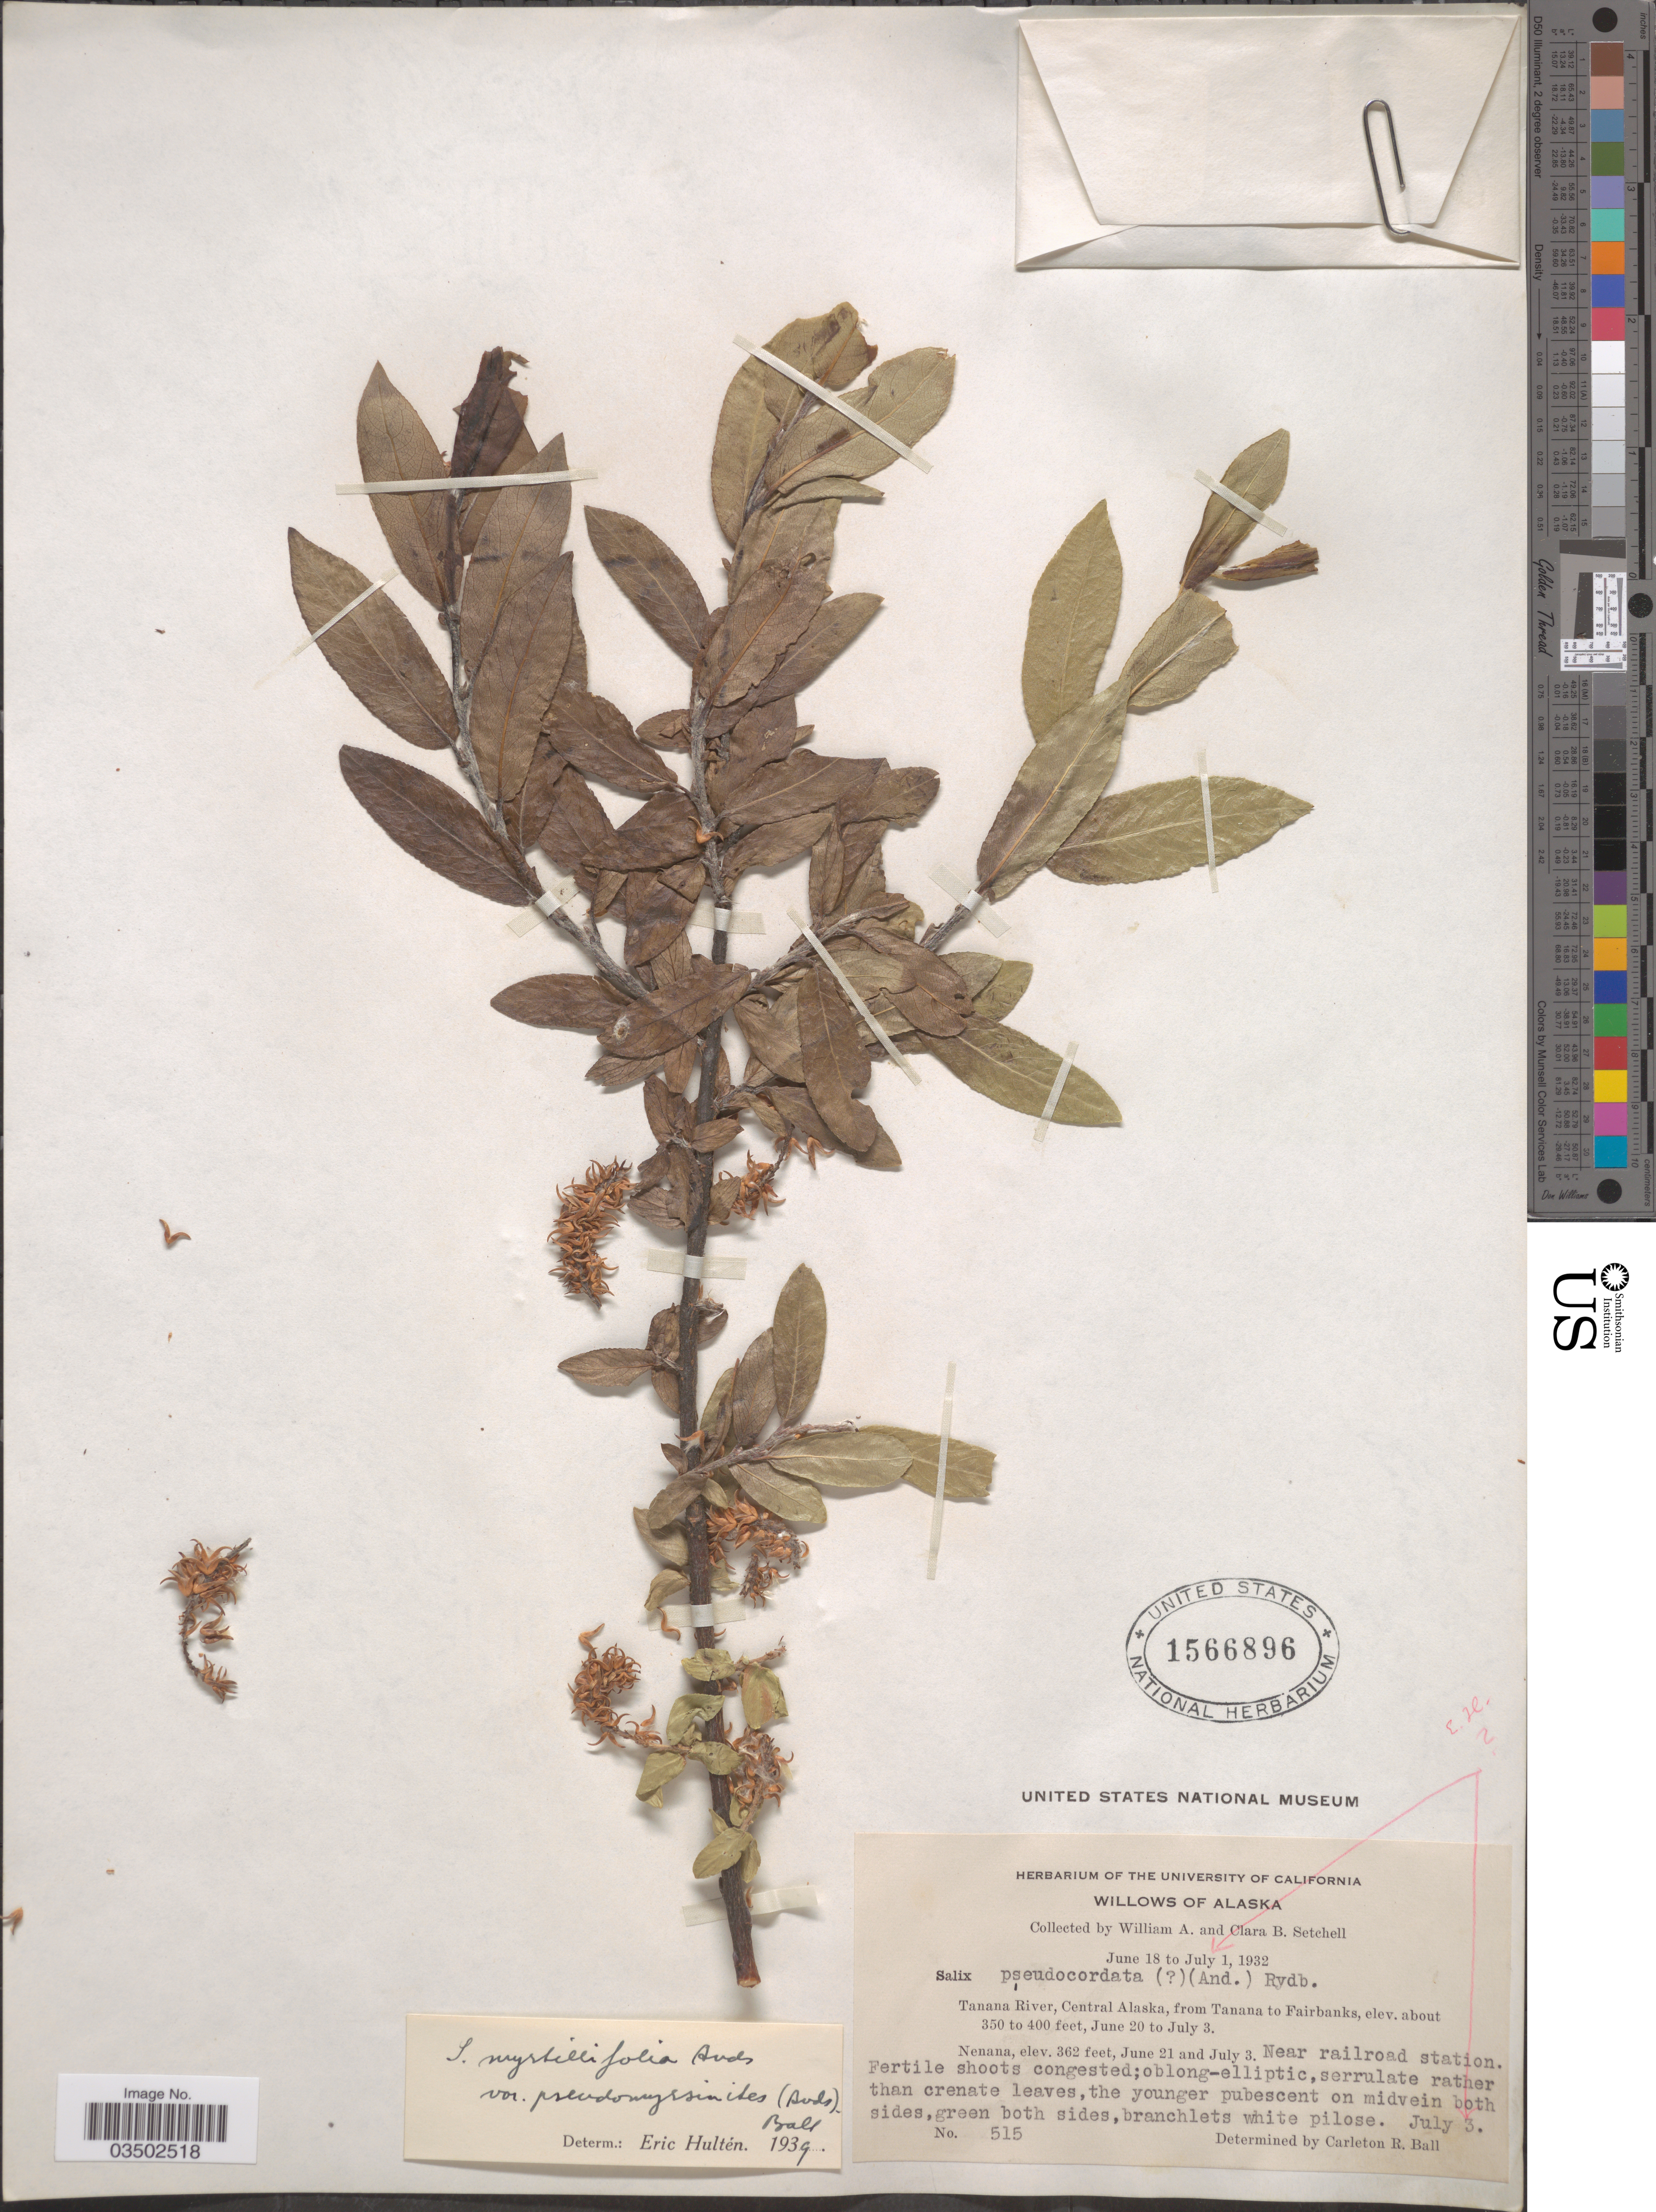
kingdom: Plantae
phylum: Tracheophyta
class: Magnoliopsida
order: Malpighiales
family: Salicaceae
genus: Salix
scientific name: Salix pseudocordata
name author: (Andersson) Andersson ex Rydb.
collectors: W. Setchell & C. B. Setchell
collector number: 515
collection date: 1932-07-03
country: United States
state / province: Alaska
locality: Tanana River, Central Alaska, from Tanana to Fairbanks. Nenana. Near railroad station.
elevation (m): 107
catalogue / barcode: US 1566896